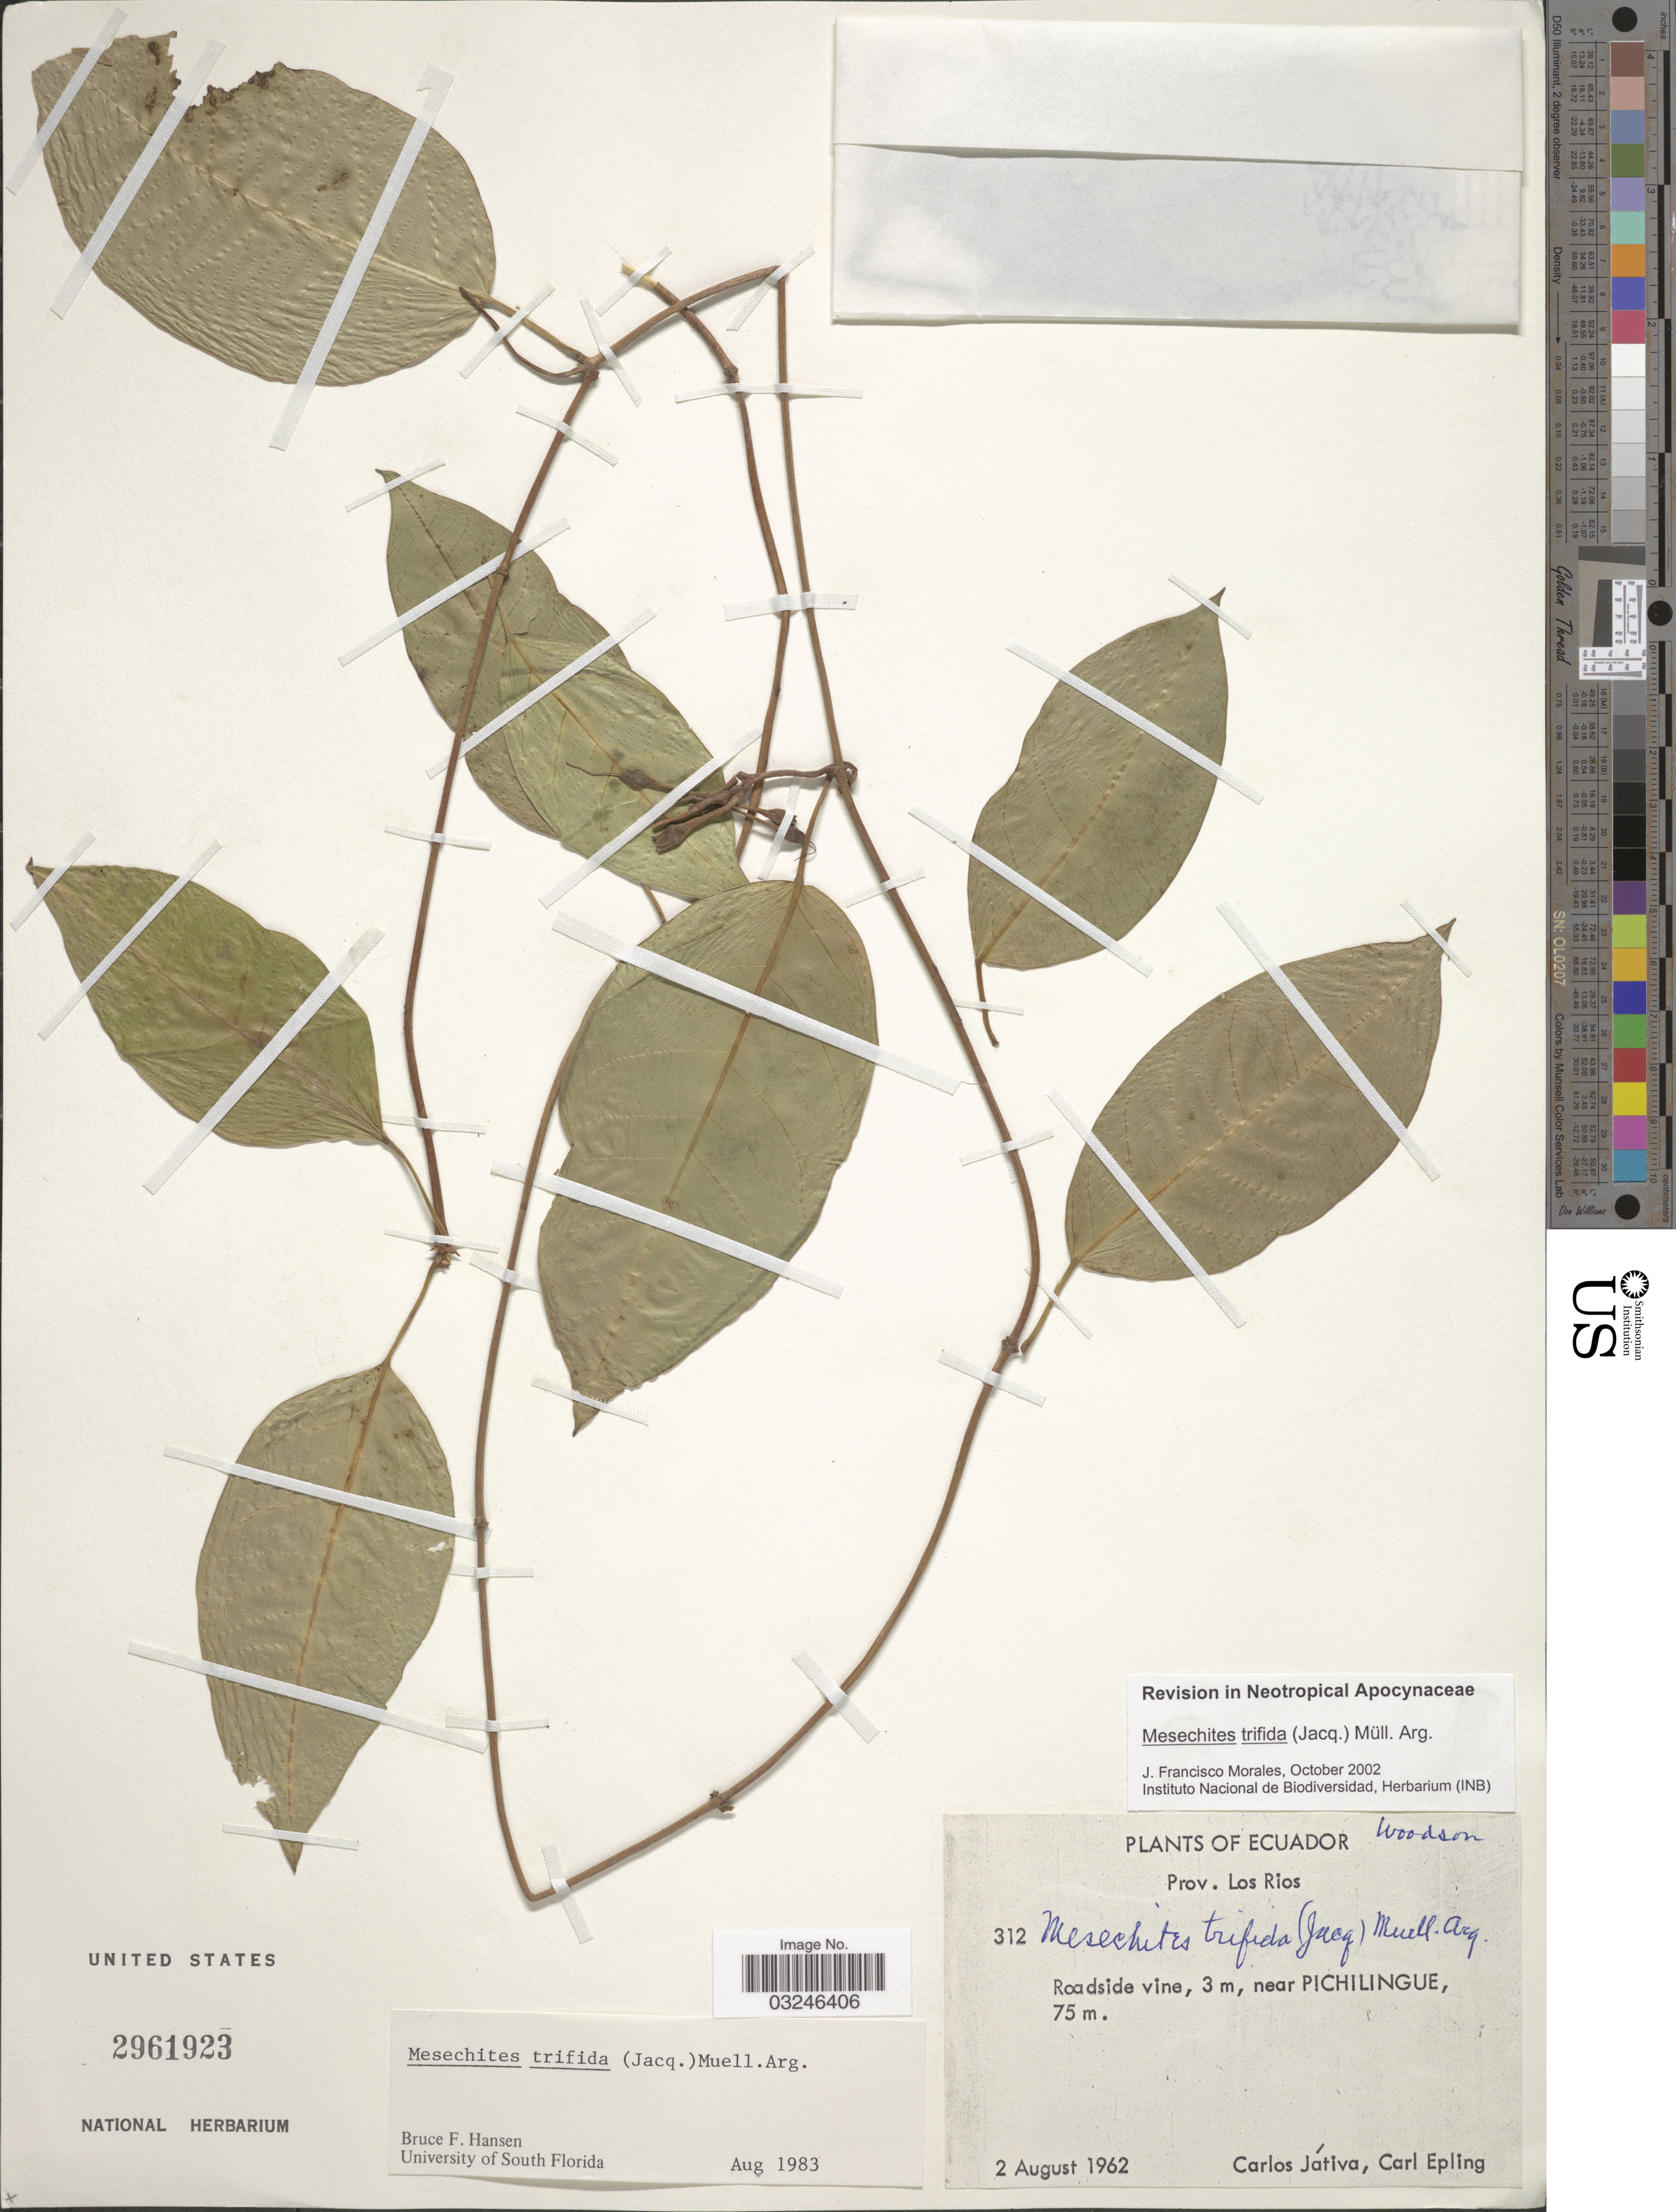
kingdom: Plantae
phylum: Tracheophyta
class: Magnoliopsida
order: Gentianales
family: Apocynaceae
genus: Mesechites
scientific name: Mesechites trifidus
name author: (Jacq.) Müll. Arg.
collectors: C. D. Játiva & C. C. Epling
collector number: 312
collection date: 1962-08-02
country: Ecuador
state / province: Los Ríos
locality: Near Pichilingue.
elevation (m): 75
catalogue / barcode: US 2961923